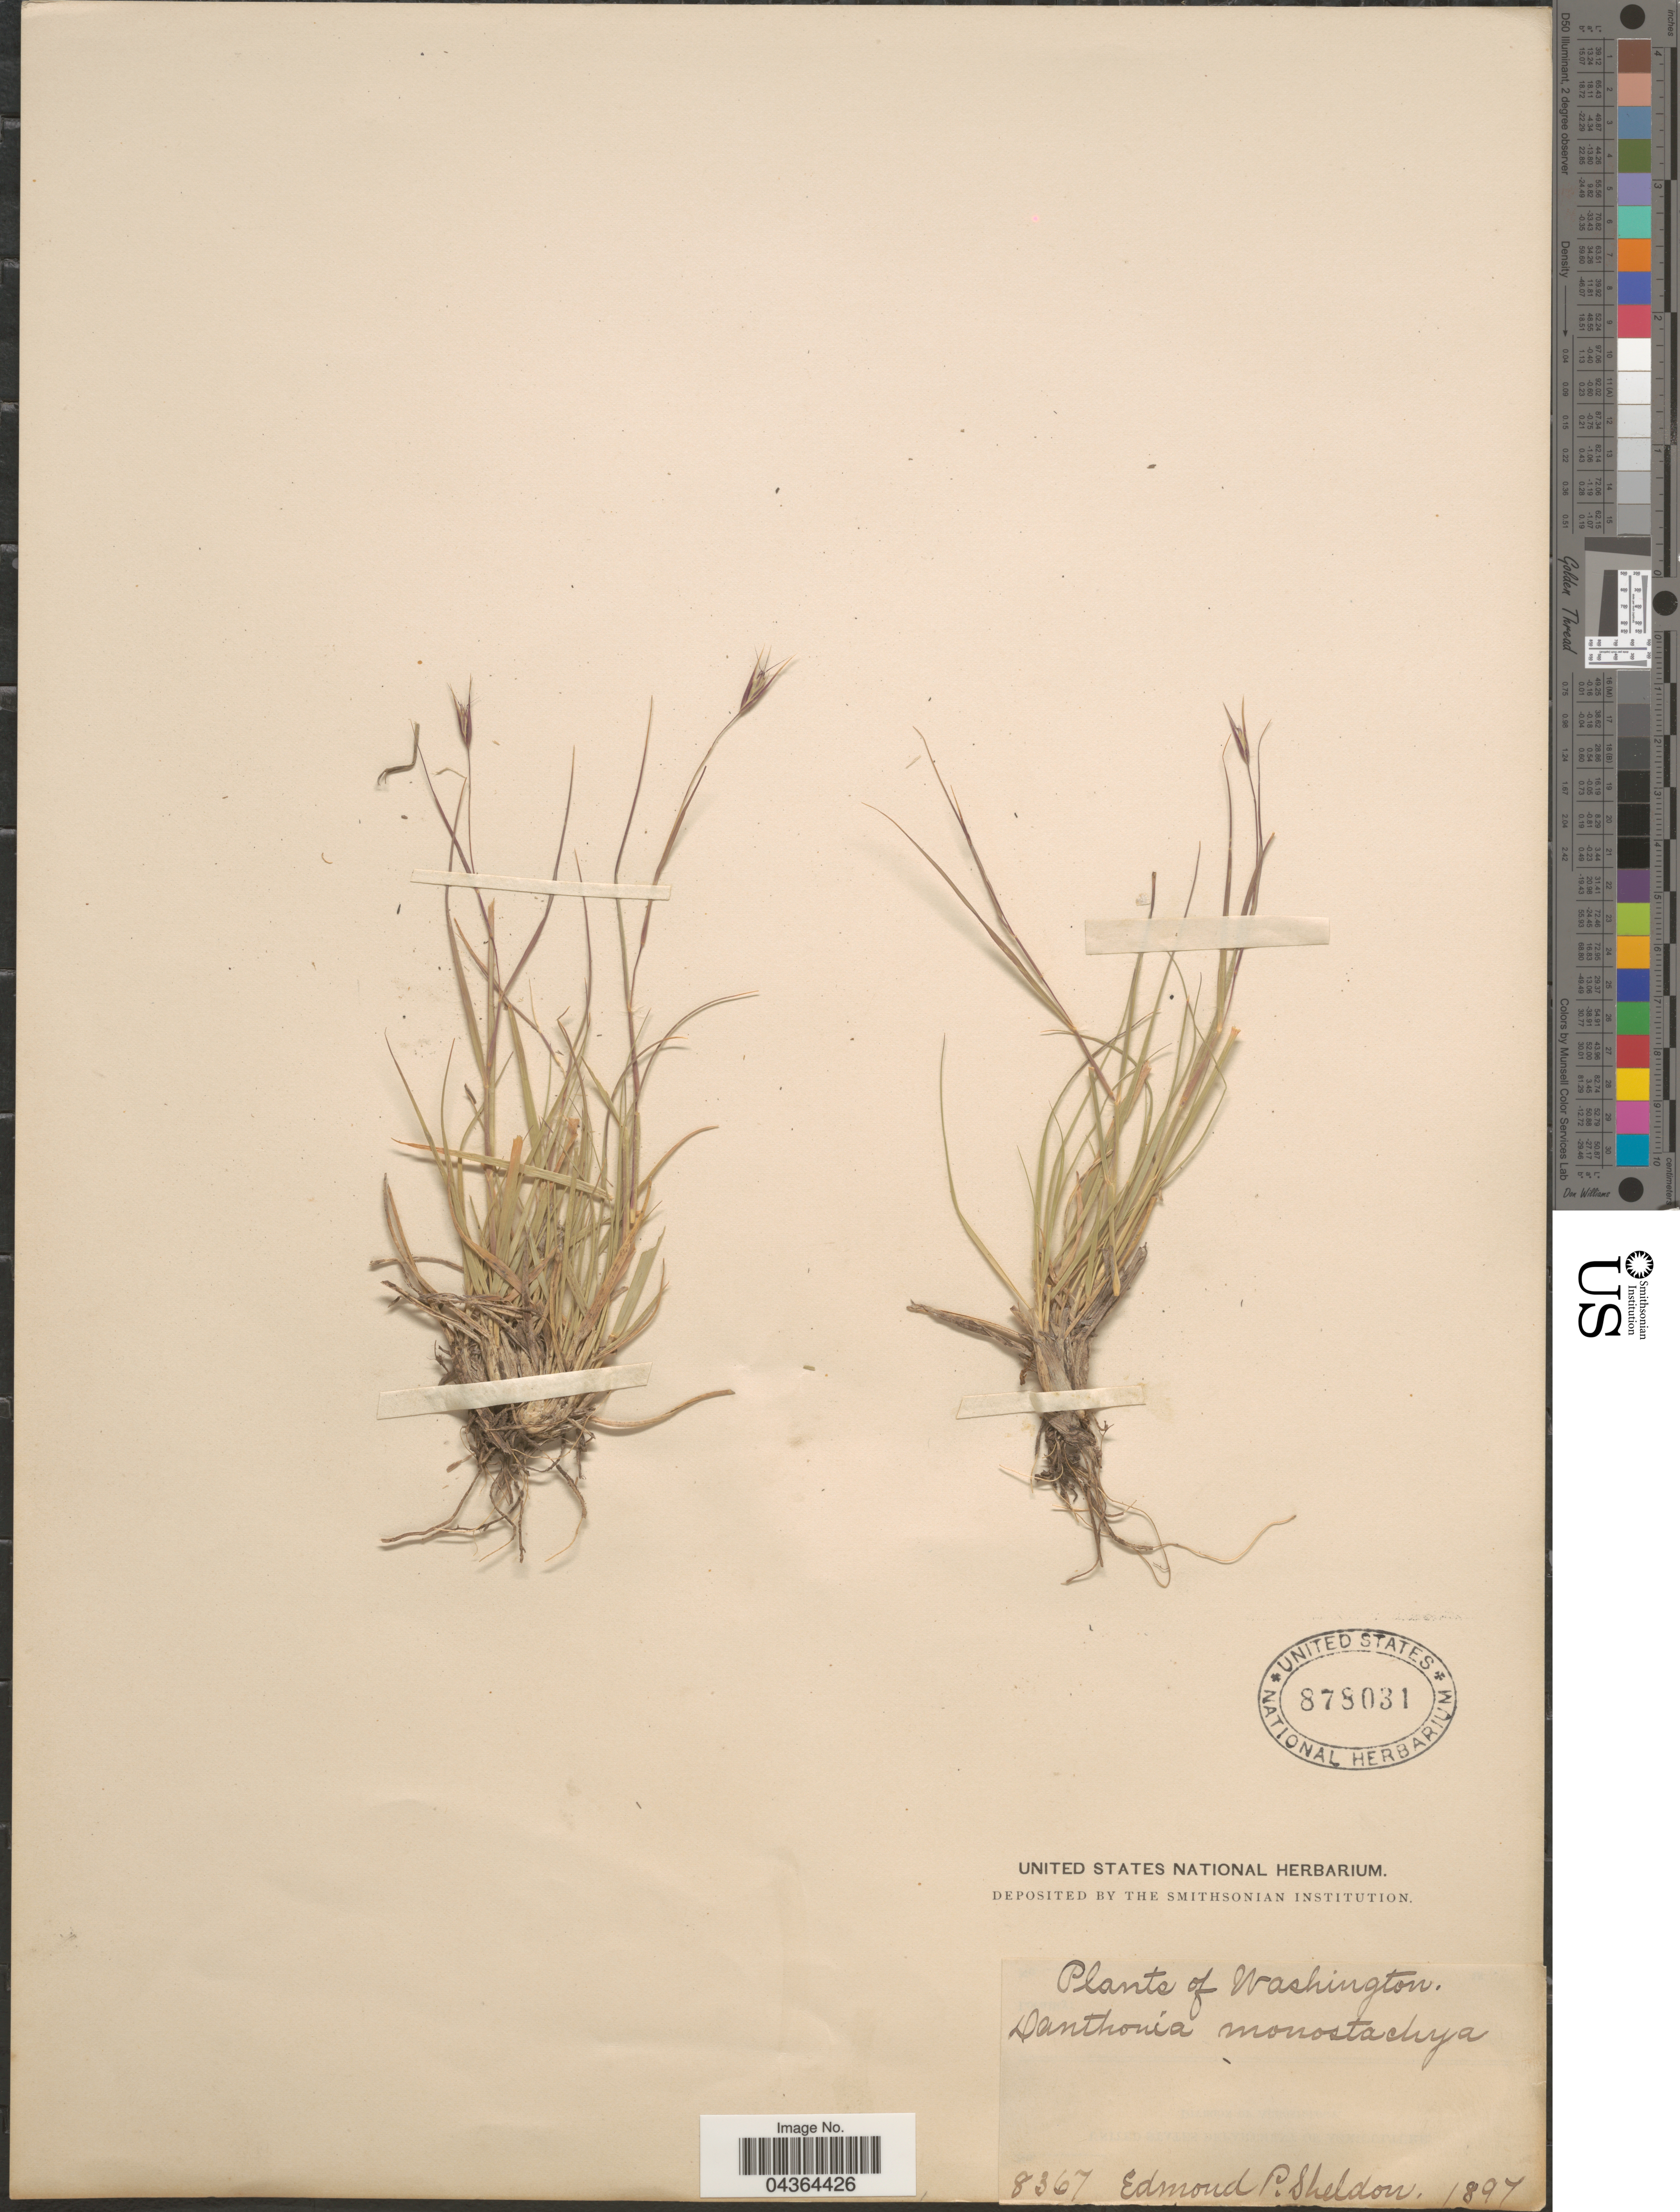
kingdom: Plantae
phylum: Tracheophyta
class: Liliopsida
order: Poales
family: Poaceae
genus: Danthonia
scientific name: Danthonia unispicata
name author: (Thurb.) Munro ex Macoun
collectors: E. P. Sheldon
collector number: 8367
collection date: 1897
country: United States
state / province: Washington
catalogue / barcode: US 878031